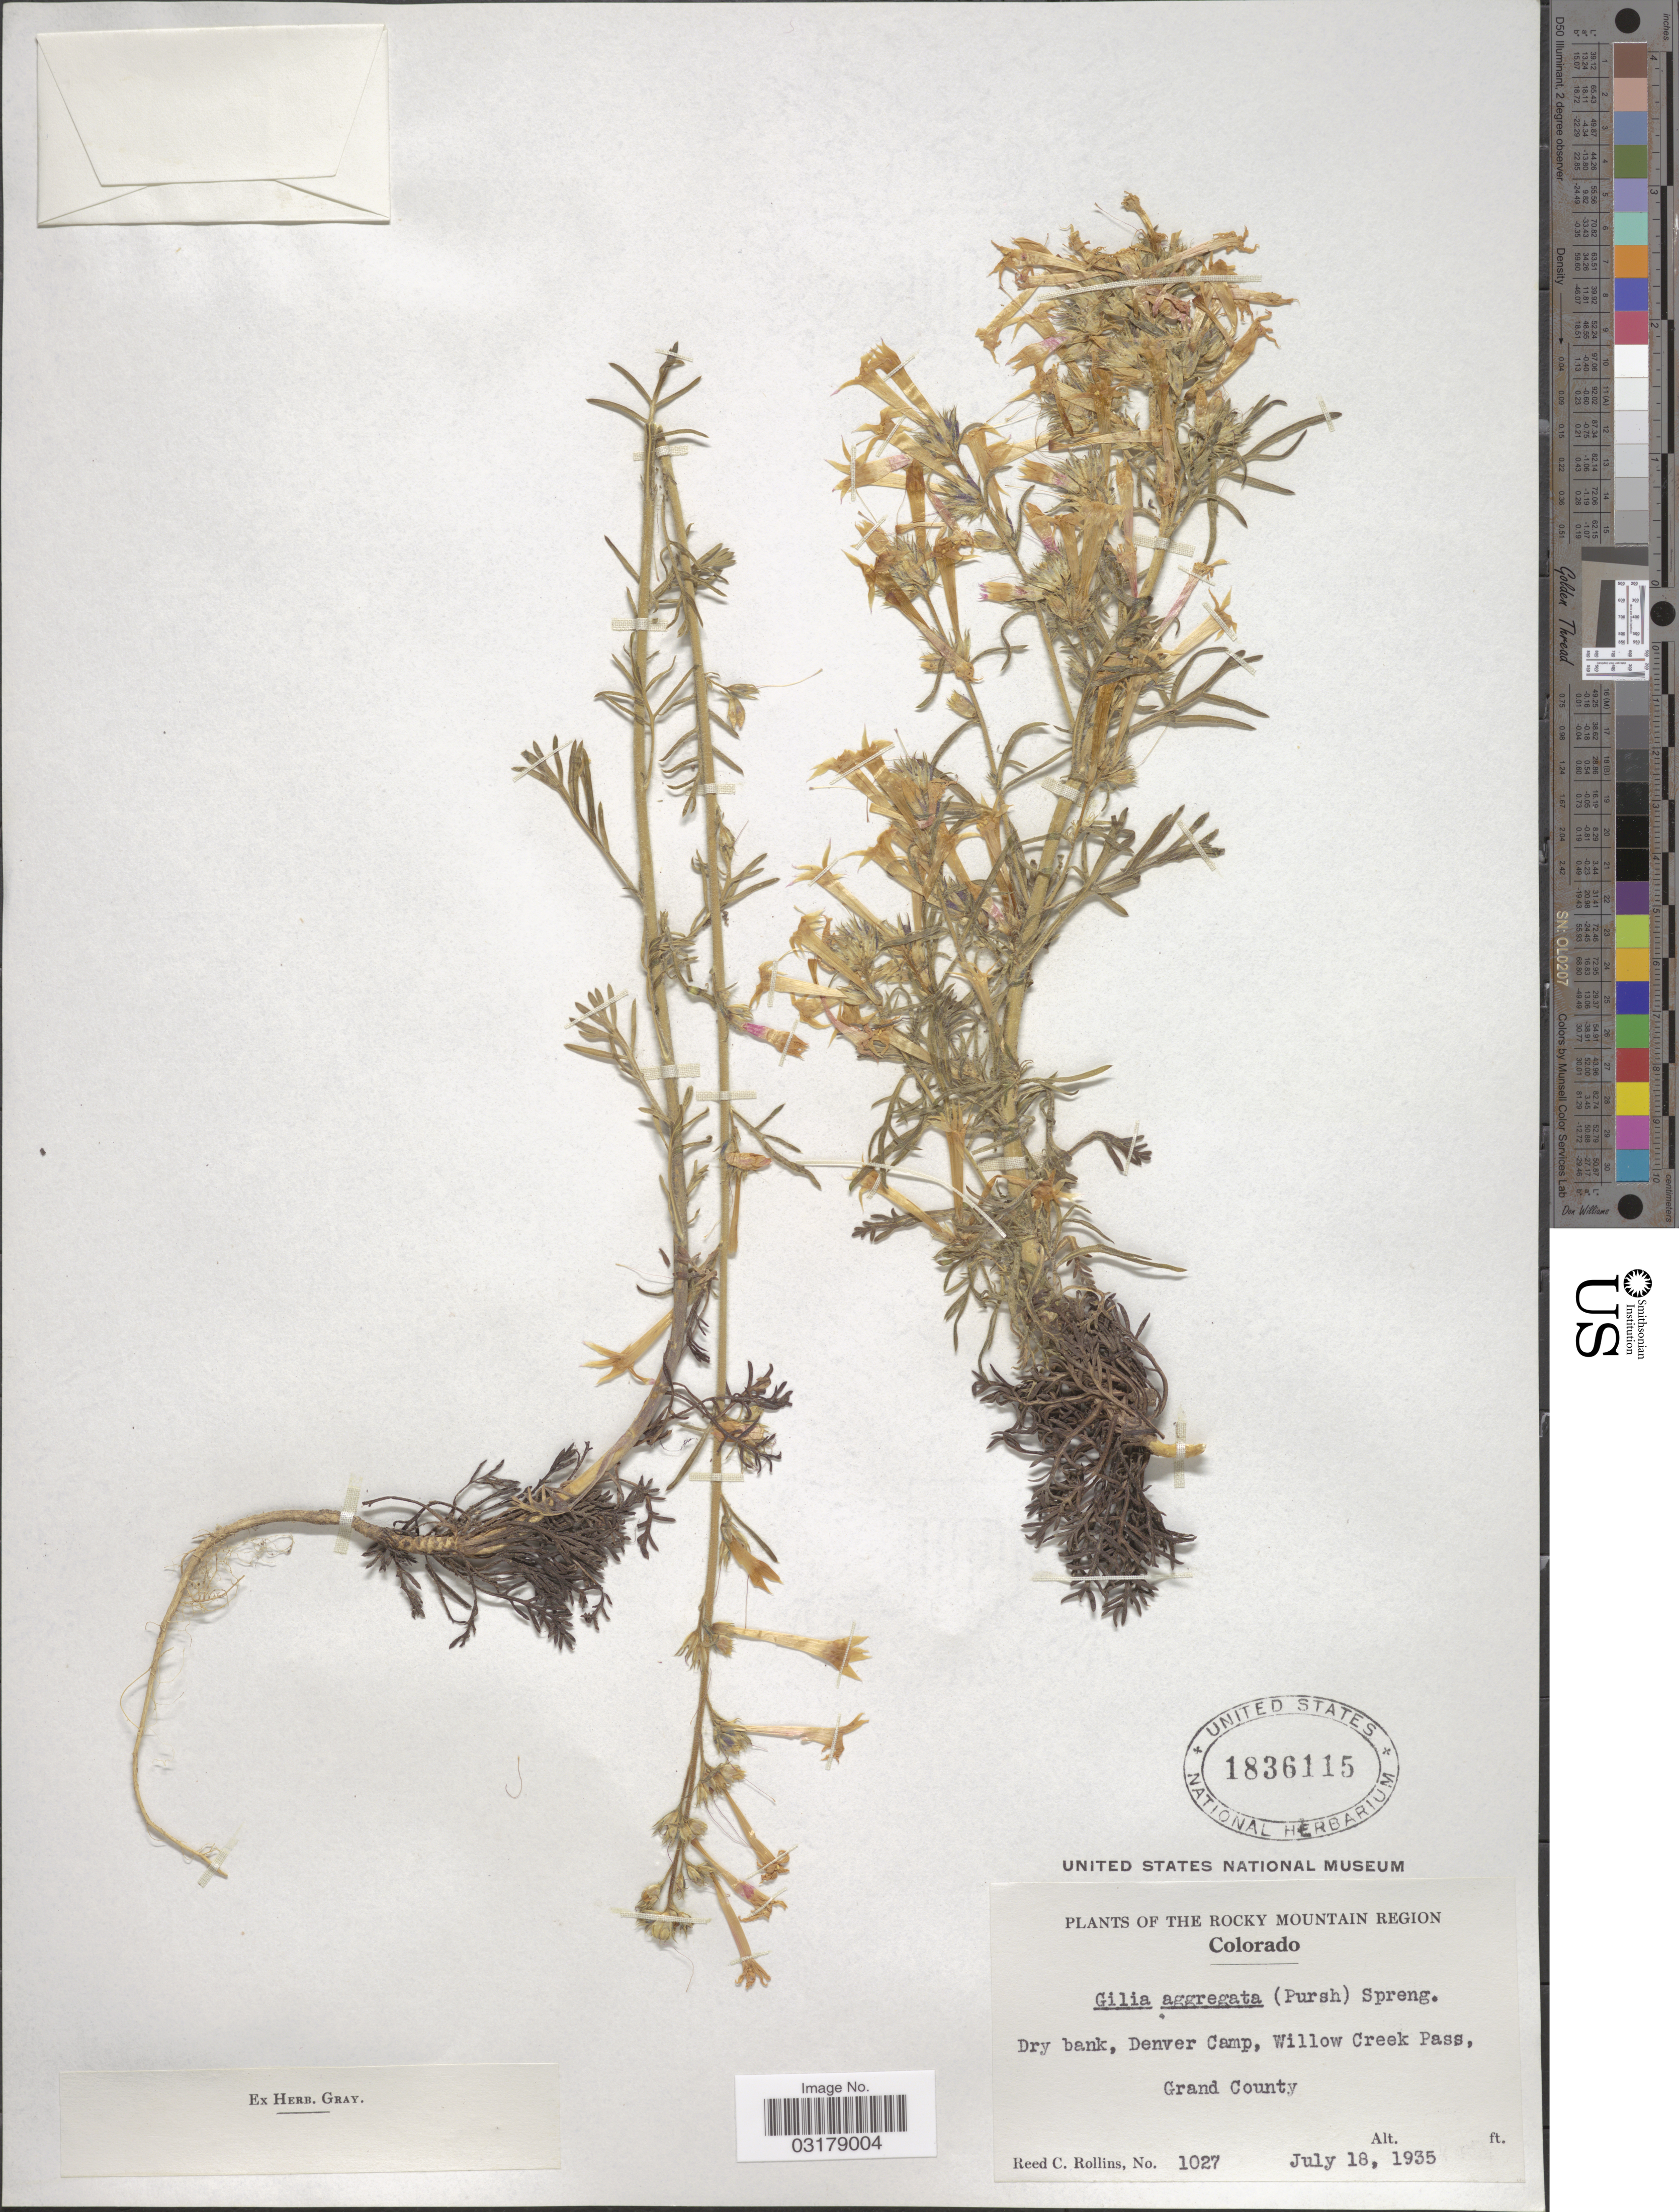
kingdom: Plantae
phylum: Tracheophyta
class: Magnoliopsida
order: Ericales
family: Polemoniaceae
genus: Ipomopsis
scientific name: Ipomopsis aggregata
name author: (Pursh) V.E. Grant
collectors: R. C. Rollins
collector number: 1027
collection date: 1935-07-18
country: United States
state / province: Colorado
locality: Denver Camp, Willow Creek Pass, Grand County. The Rocky Mountain Region.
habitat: dry bank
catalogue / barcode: US 1836115